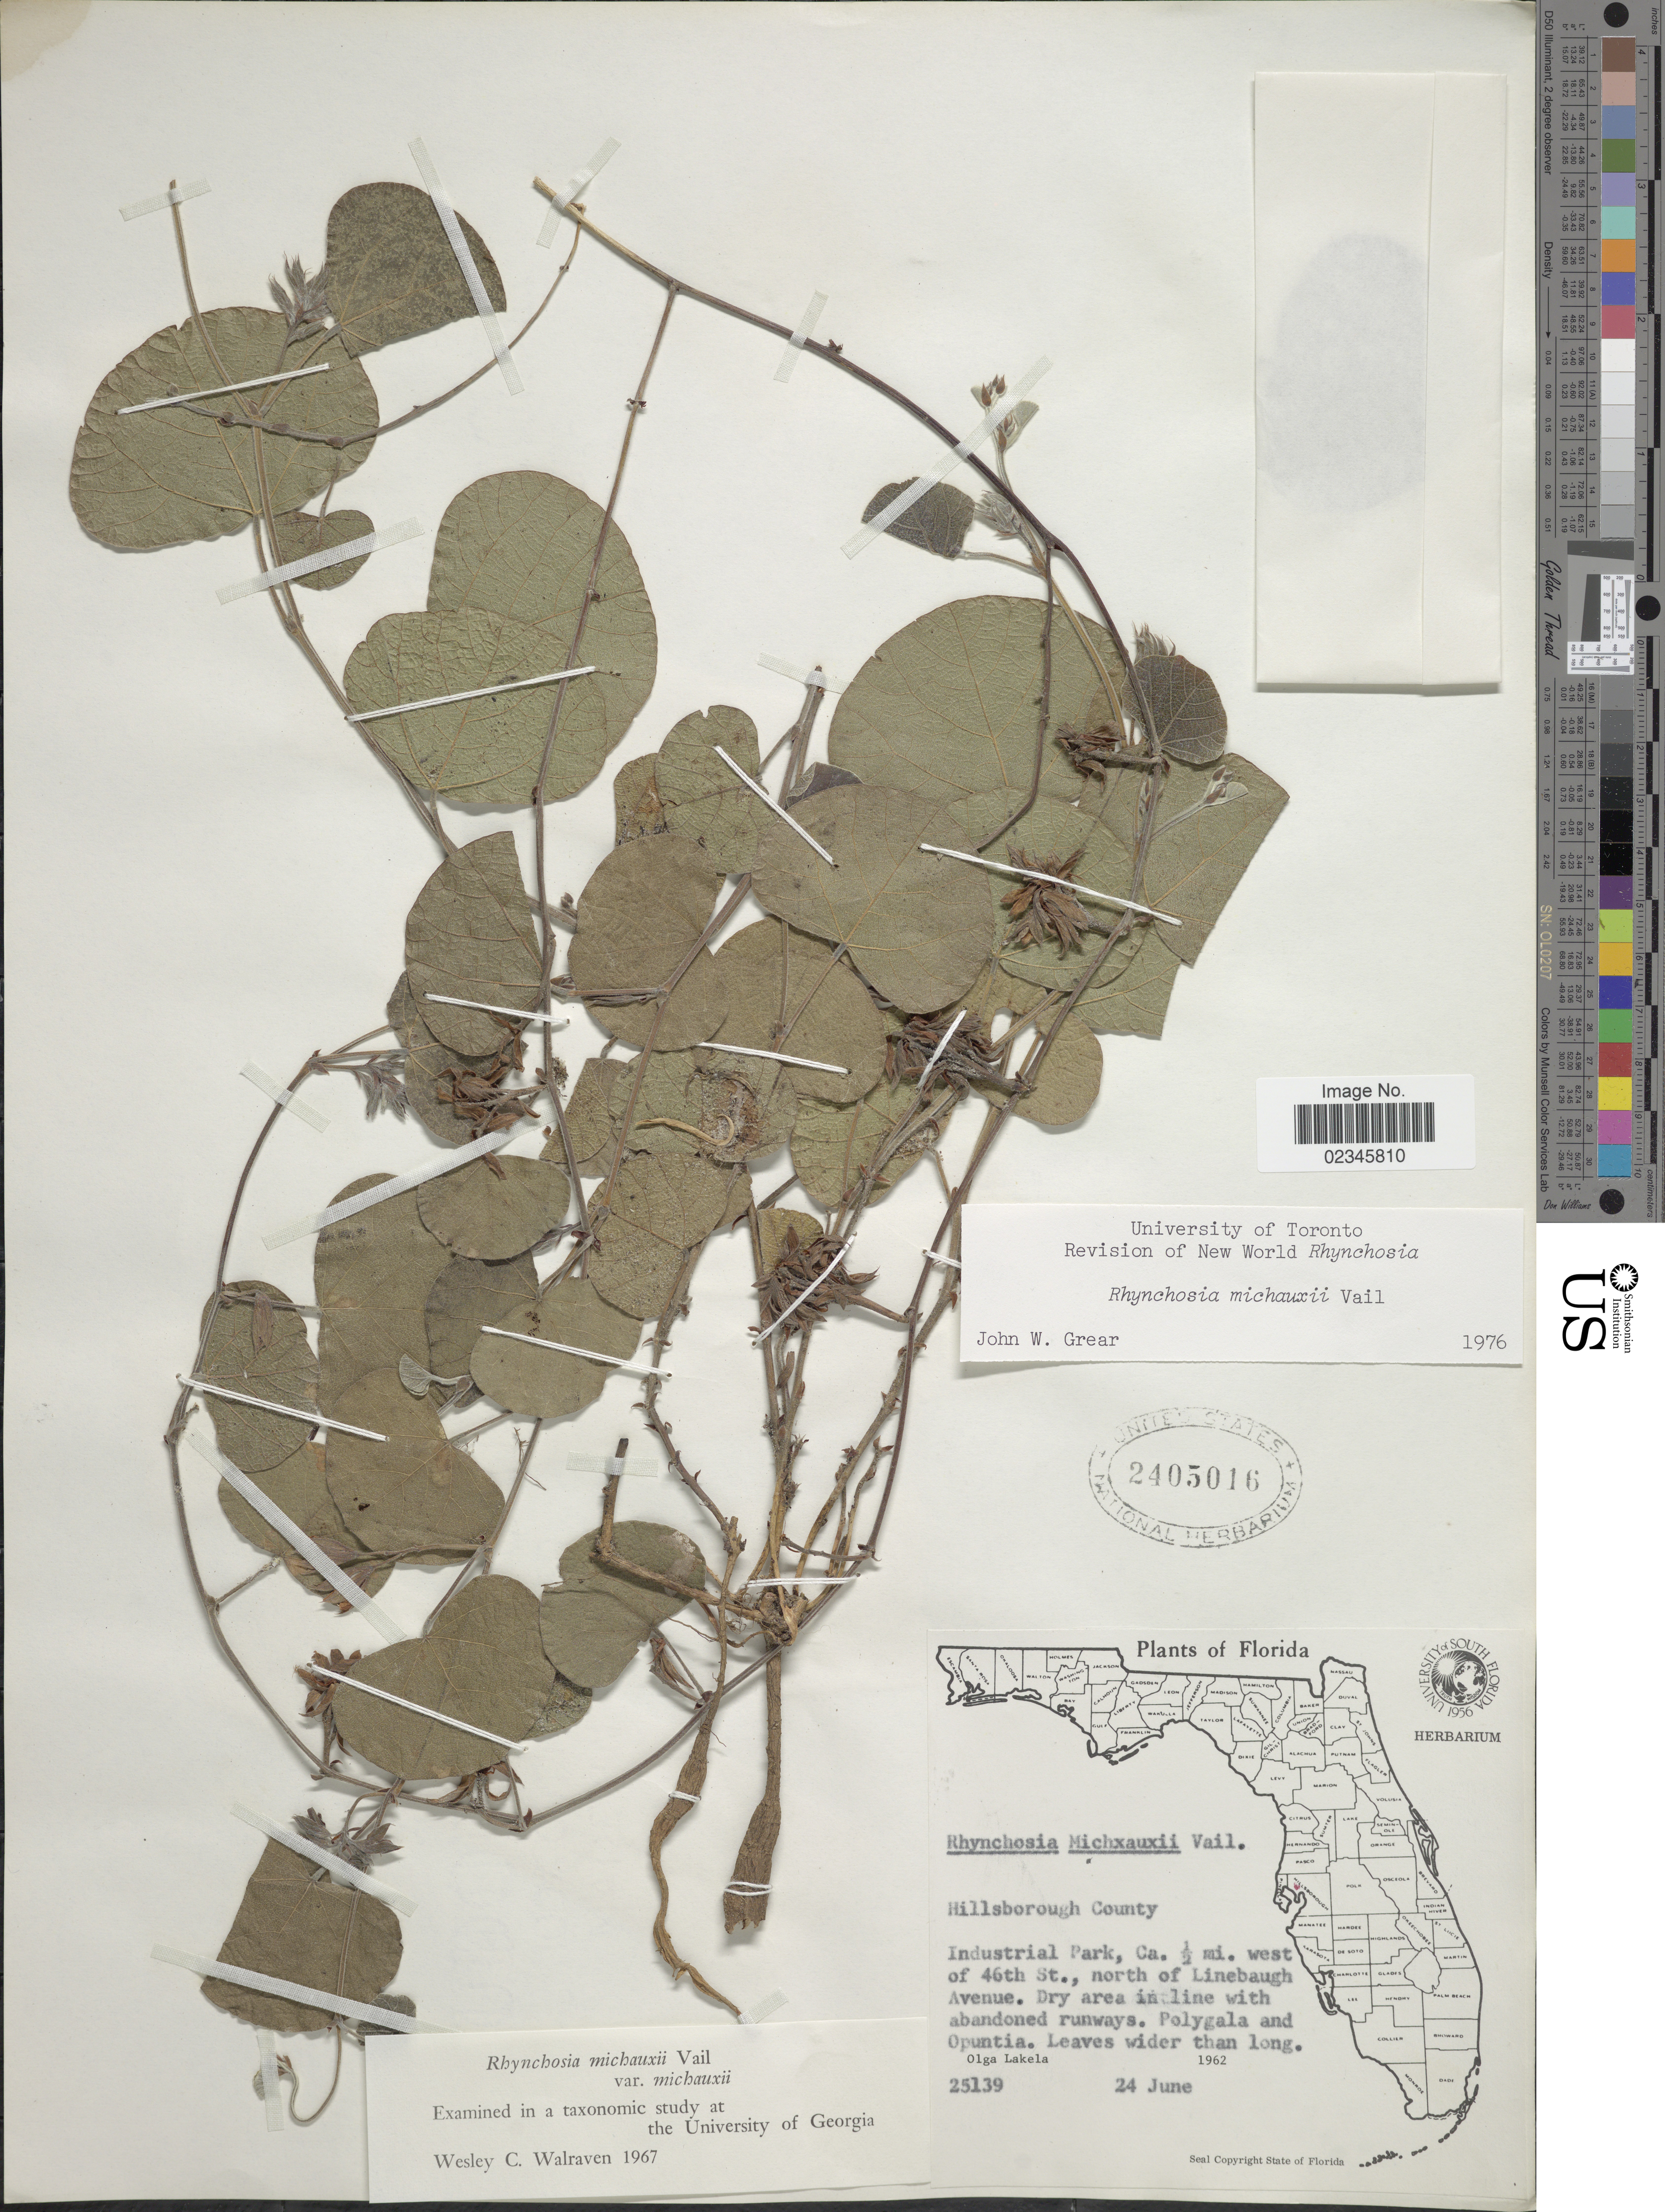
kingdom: Plantae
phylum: Tracheophyta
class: Magnoliopsida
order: Fabales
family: Fabaceae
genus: Rhynchosia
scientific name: Rhynchosia michauxii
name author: Vail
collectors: O. Lakela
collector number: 25139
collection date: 1962-06-24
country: United States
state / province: Florida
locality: Hillborough County, Industrial Park, Ca. 1/2 mi. west of 46th St., north of LInebaugh Avenue, dry area in line with abandoned runways.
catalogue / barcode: US 2405016